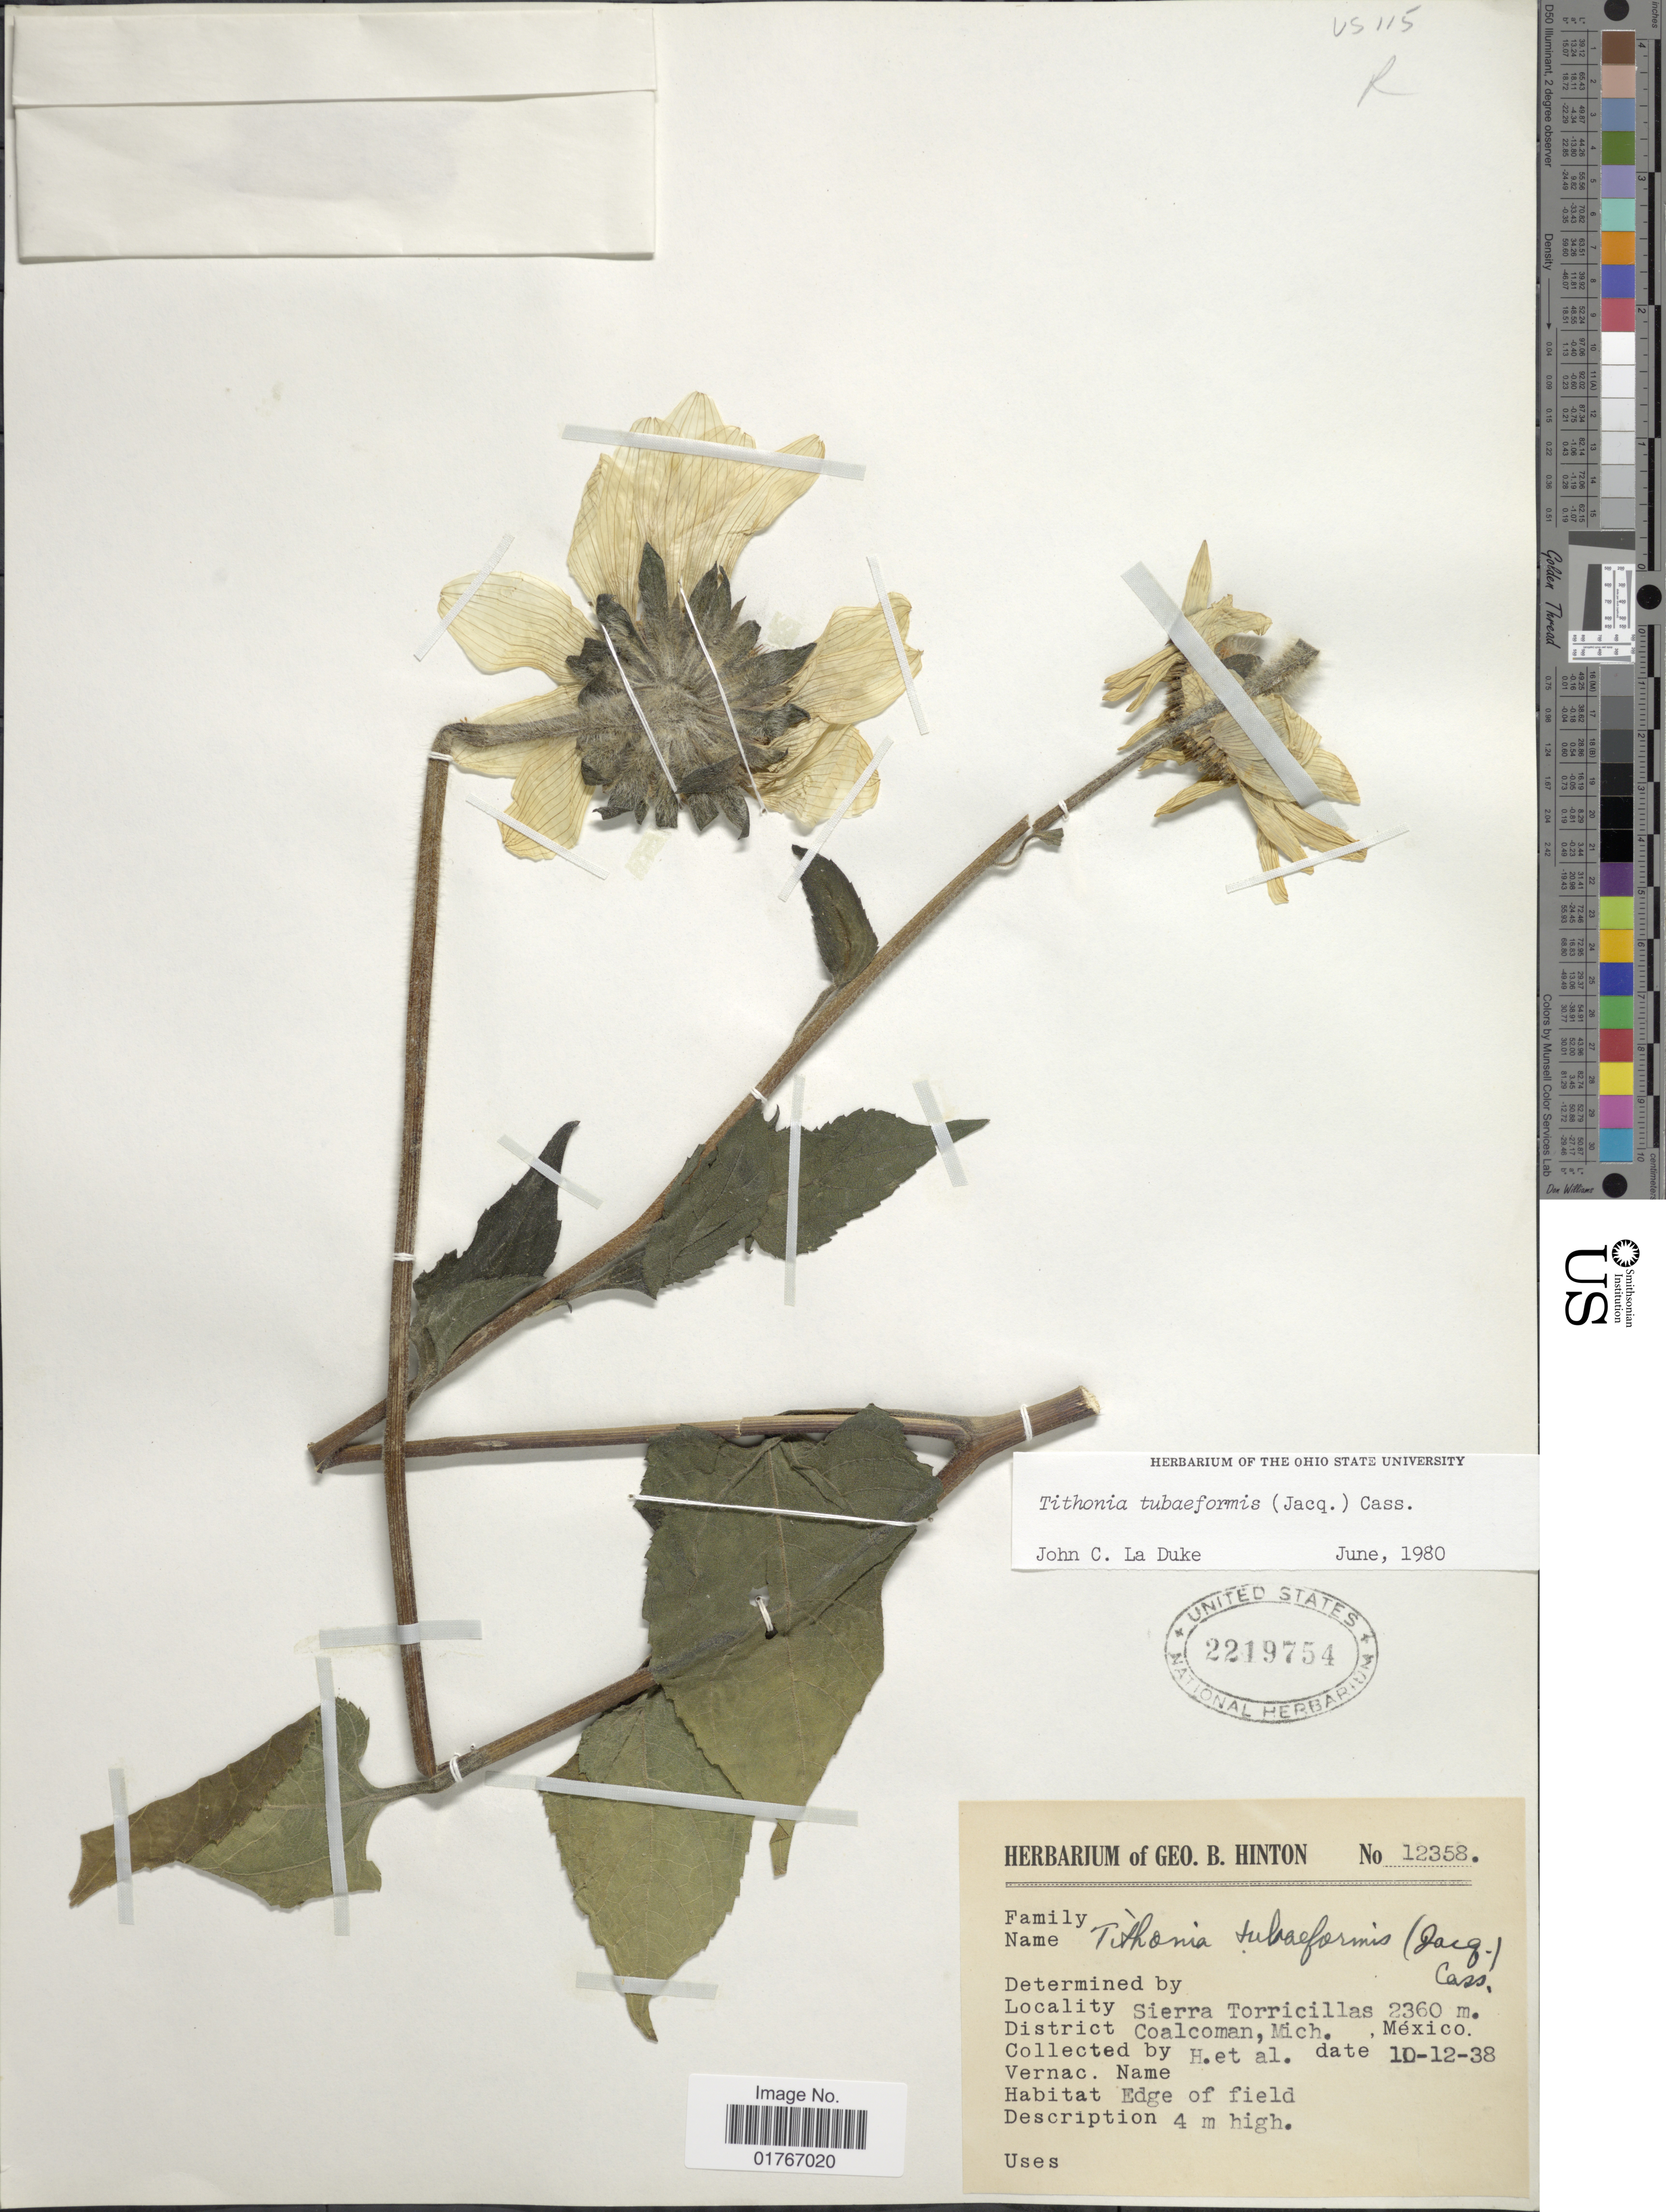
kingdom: Plantae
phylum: Tracheophyta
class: Magnoliopsida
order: Asterales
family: Asteraceae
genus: Tithonia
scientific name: Tithonia tubaeformis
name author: (Jacq.) Cass.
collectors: G. B. Hinton & et al.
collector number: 12358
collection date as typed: Transcribed d/m/y: 12/10/38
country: Mexico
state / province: Michoacán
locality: Sierra Torricillas, District Coalcoman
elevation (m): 2360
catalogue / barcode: US 2219754